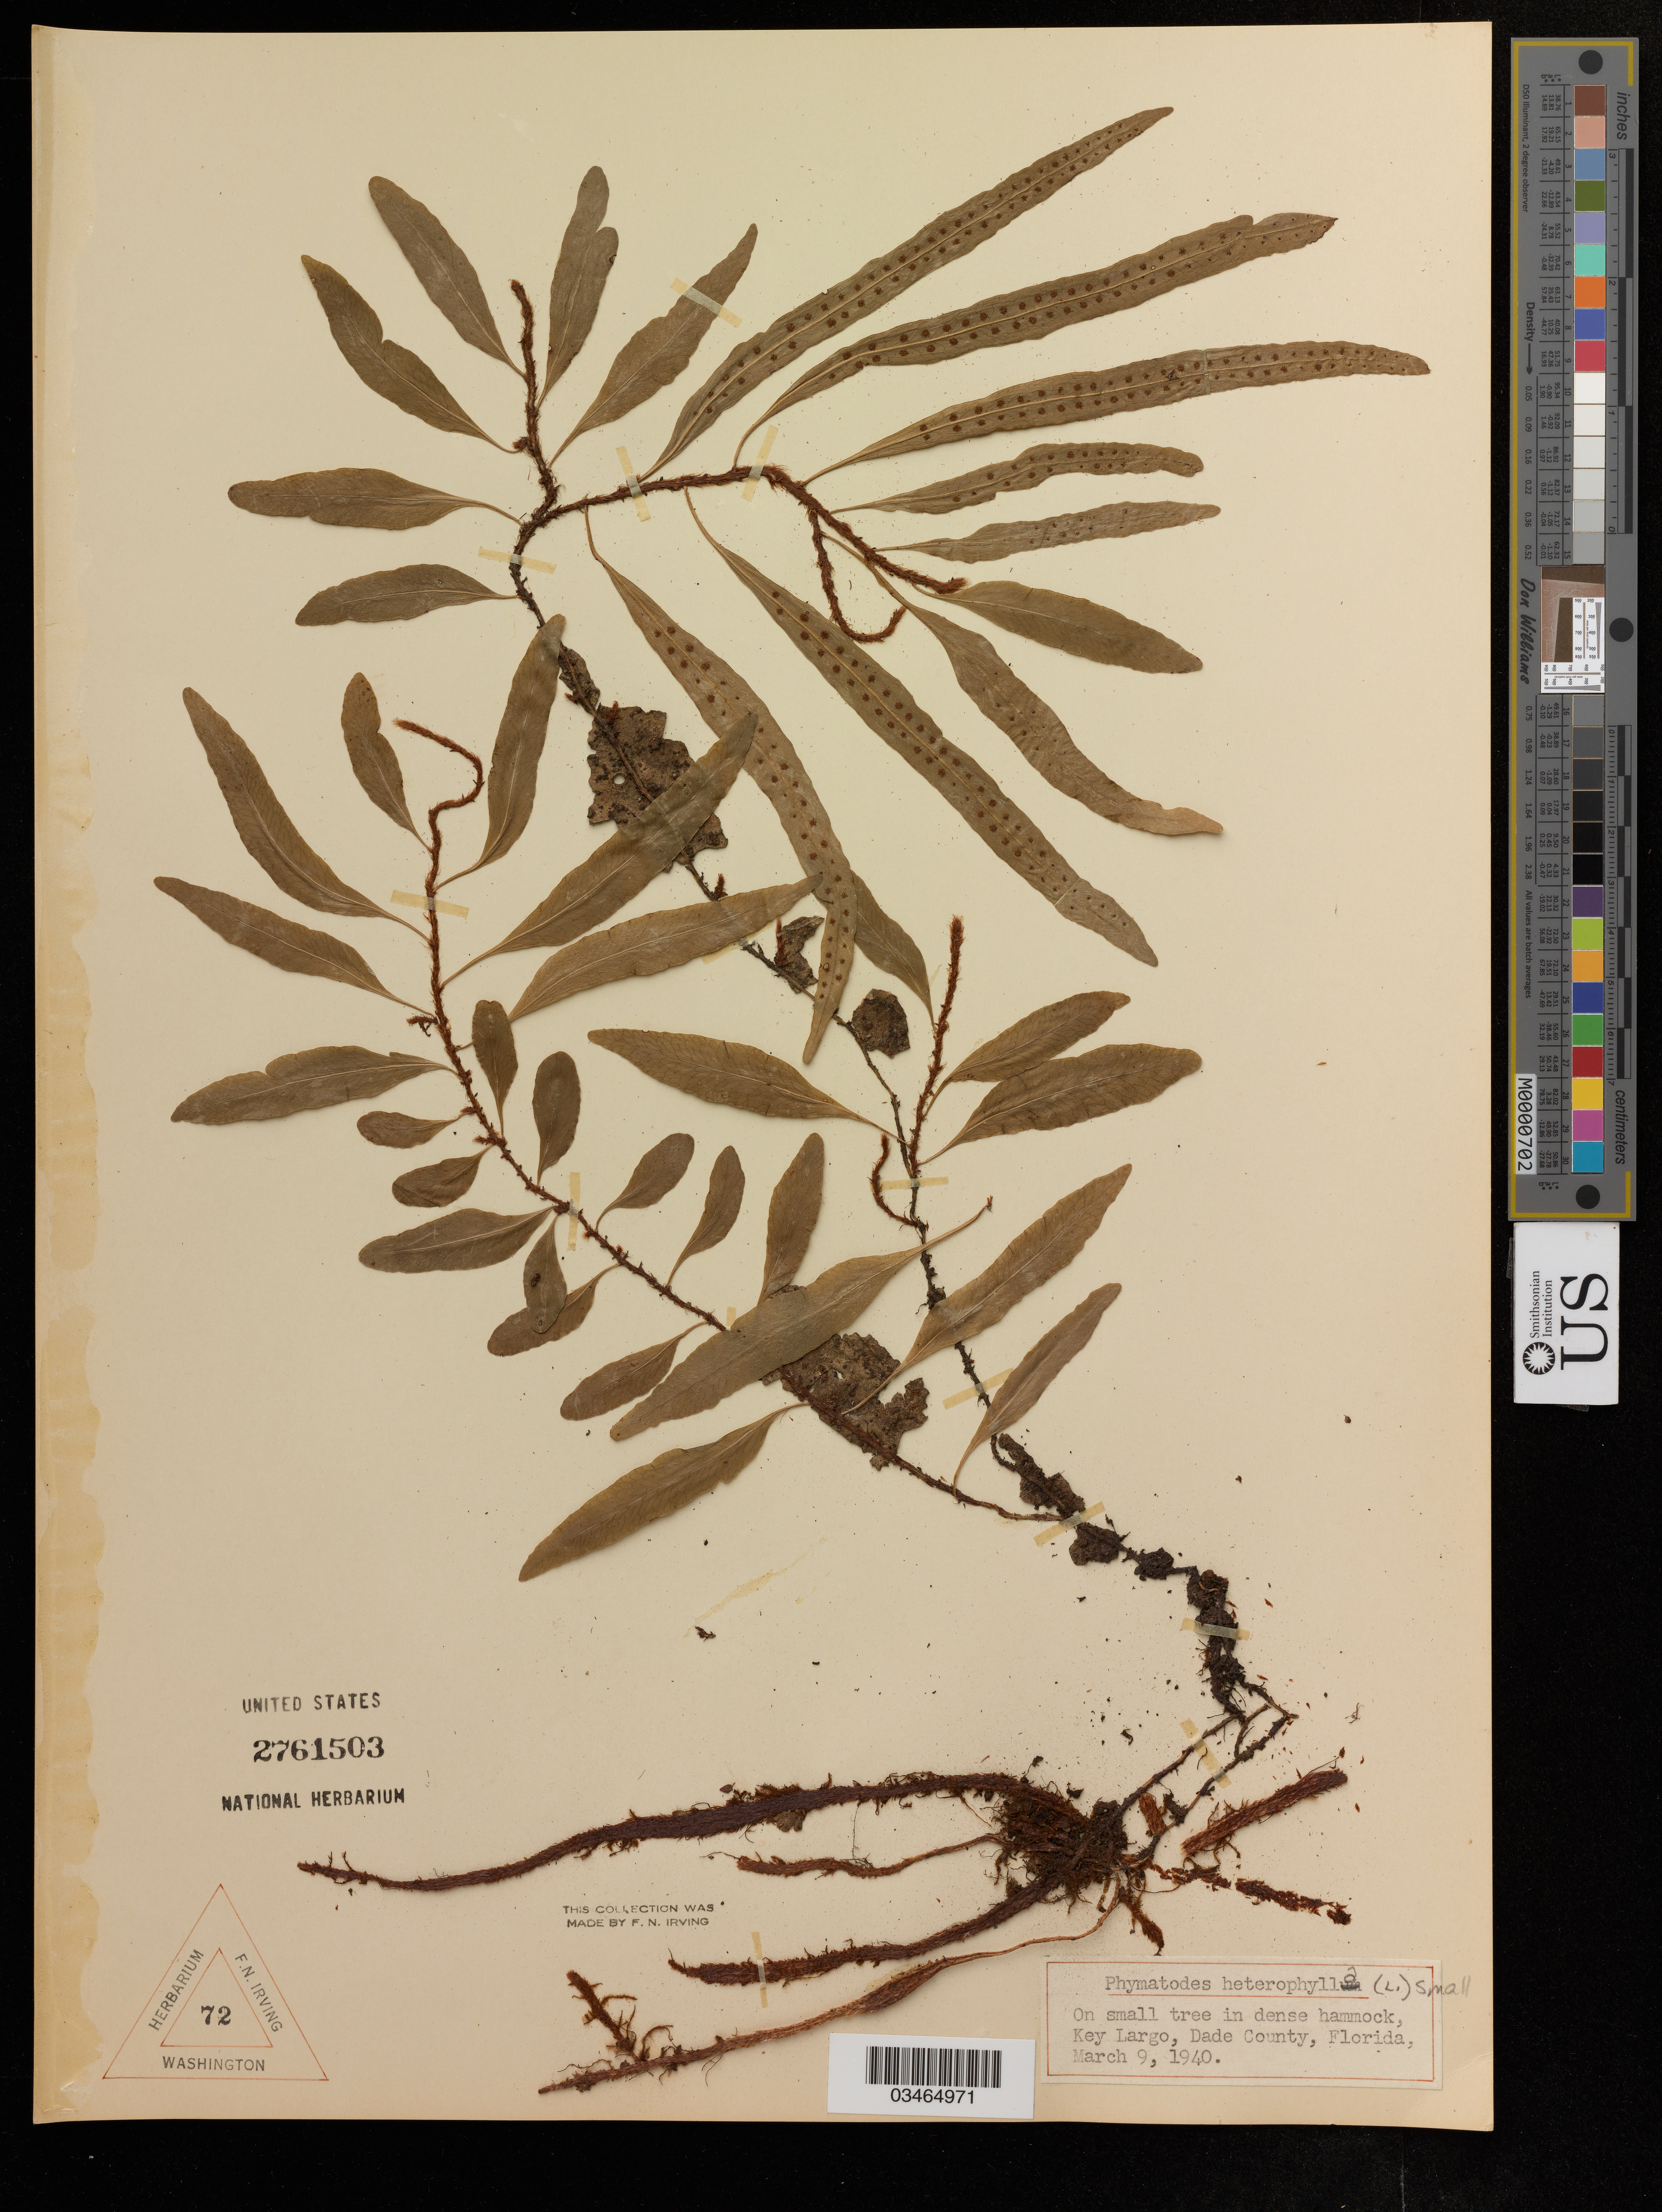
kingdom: Plantae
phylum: Tracheophyta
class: Polypodiopsida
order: Polypodiales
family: Polypodiaceae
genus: Phymatodes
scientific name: Phymatodes heterophylla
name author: (L.) Small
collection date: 1940-03-09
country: United States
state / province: Florida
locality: Key Largo, Dade County.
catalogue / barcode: US 2761503